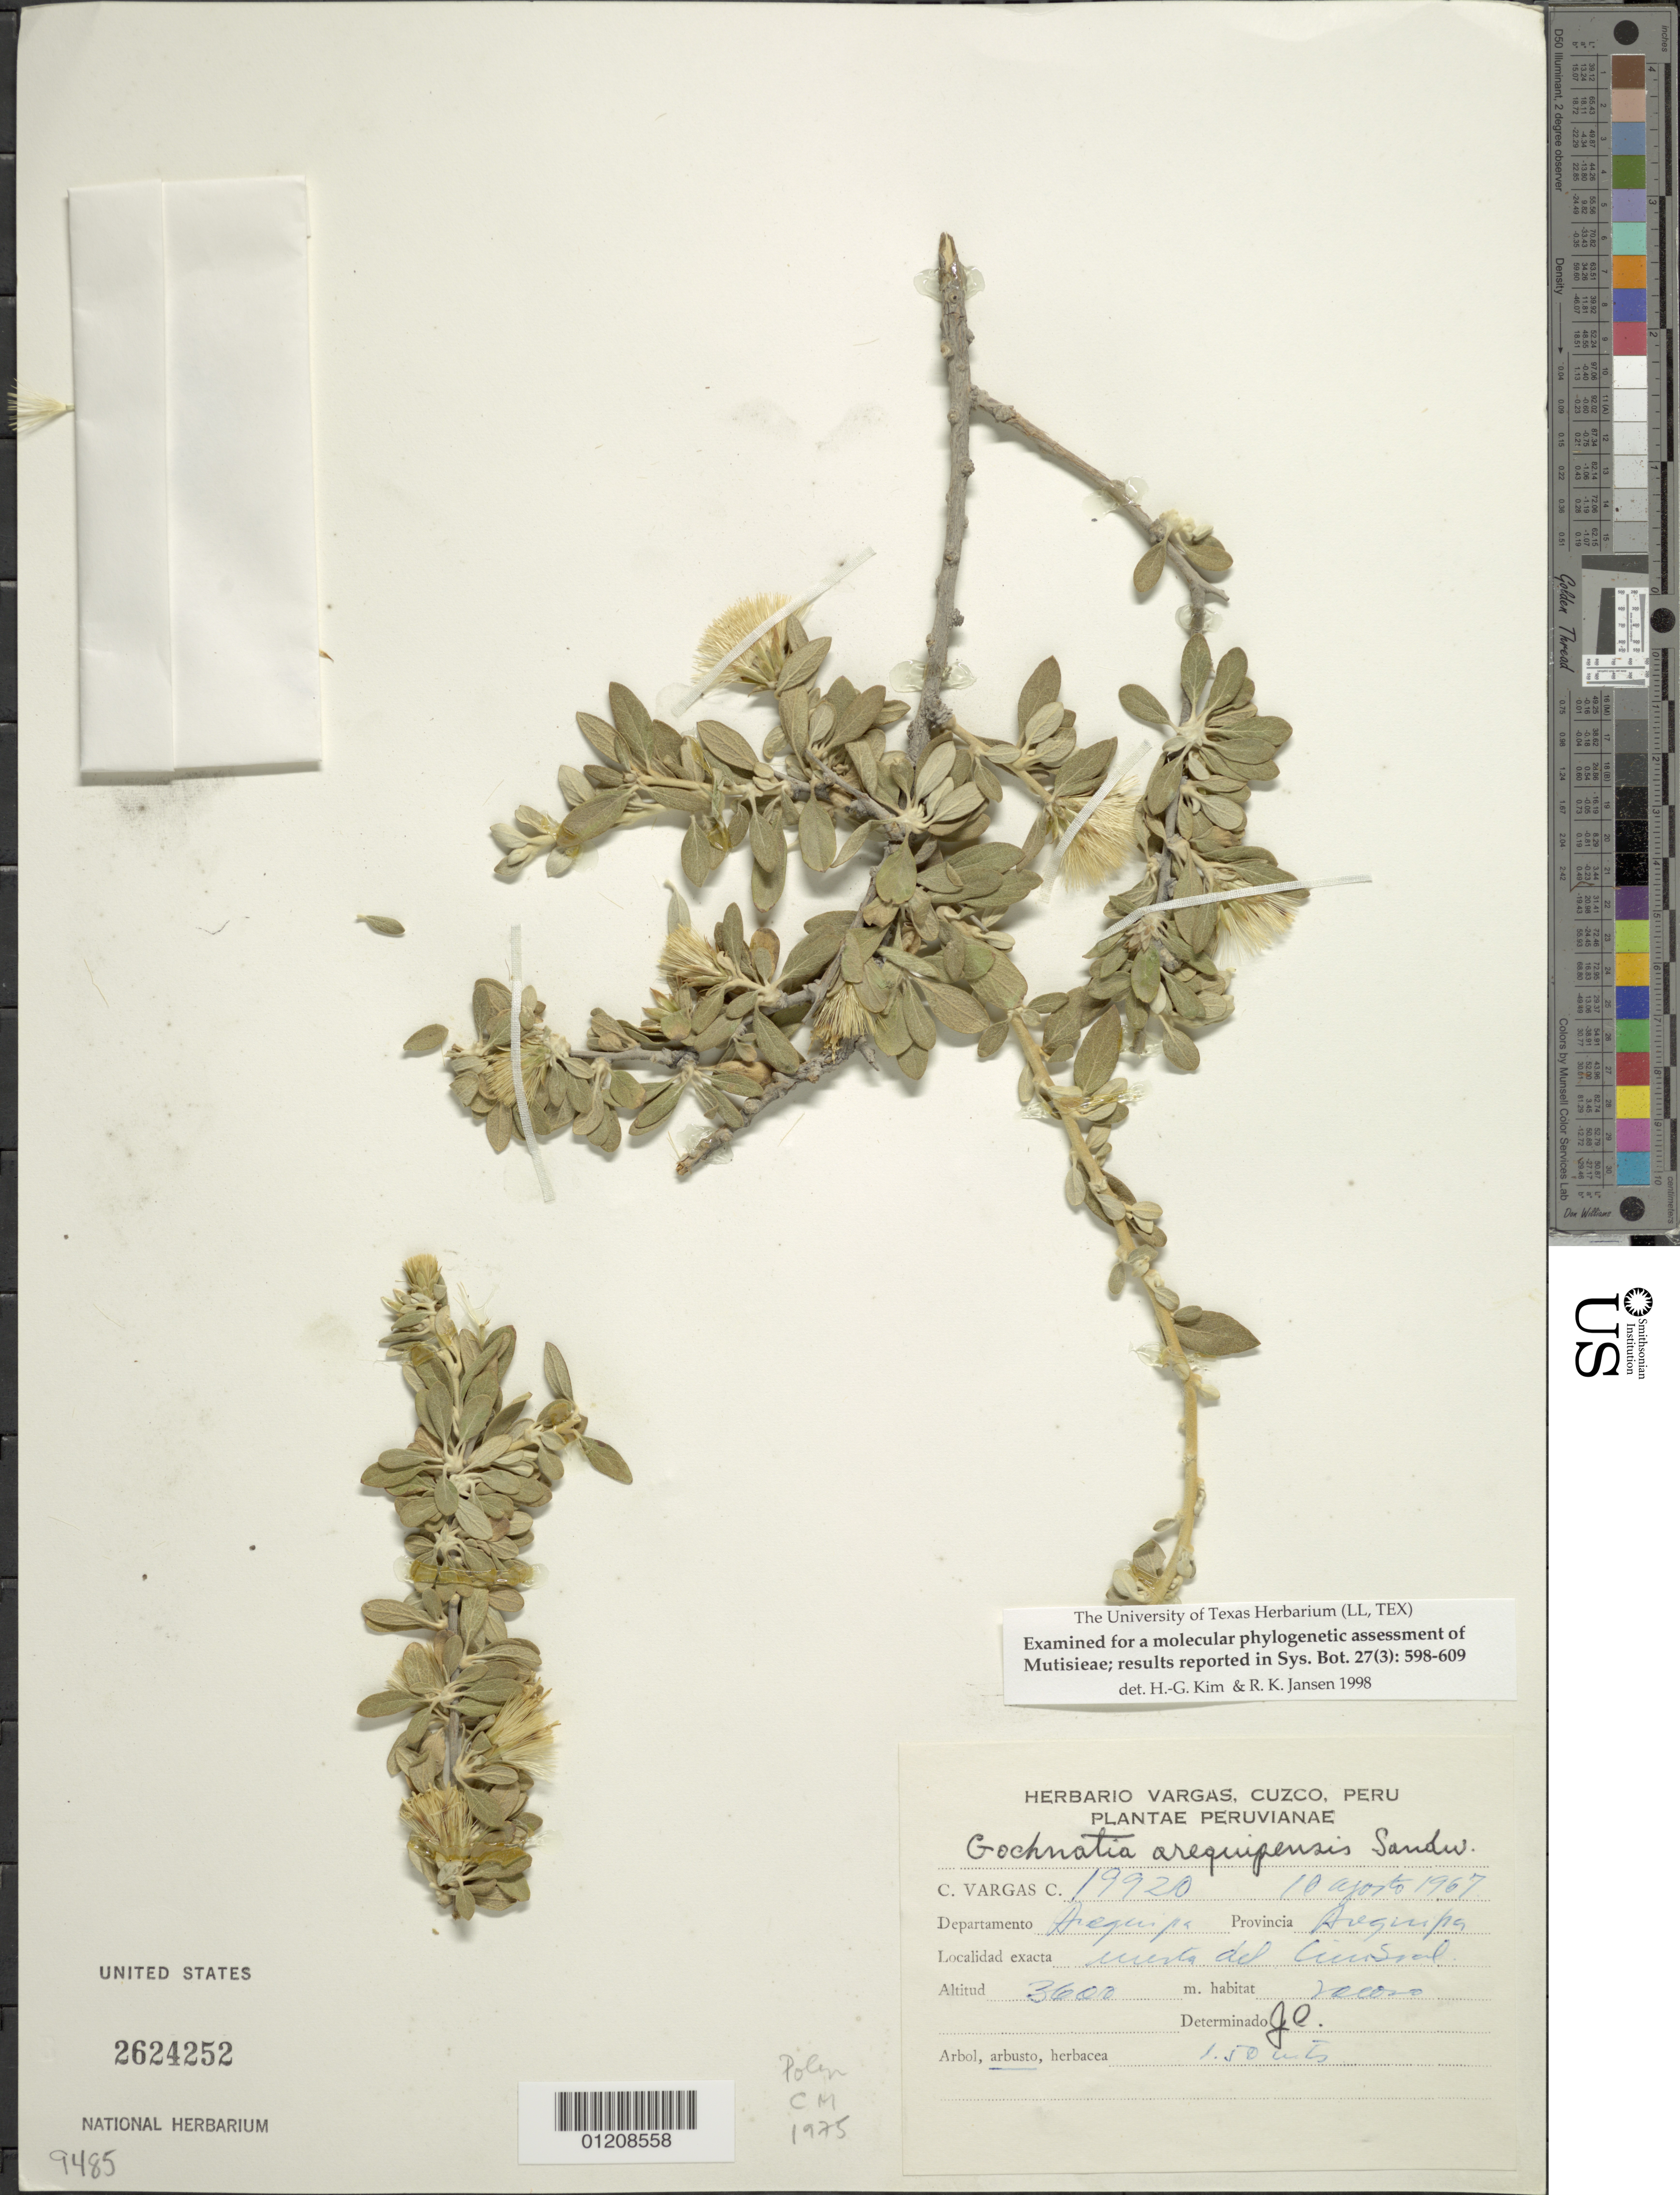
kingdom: Plantae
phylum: Tracheophyta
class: Magnoliopsida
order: Asterales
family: Asteraceae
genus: Gochnatia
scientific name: Gochnatia arequipensis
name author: Sandwith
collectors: C. Vargas Calderón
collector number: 19920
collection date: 1967-08-10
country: Peru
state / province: Arequipa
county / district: Arequipa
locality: Arequipa Prov., merta del Ciensral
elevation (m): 3600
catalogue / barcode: US 2624252